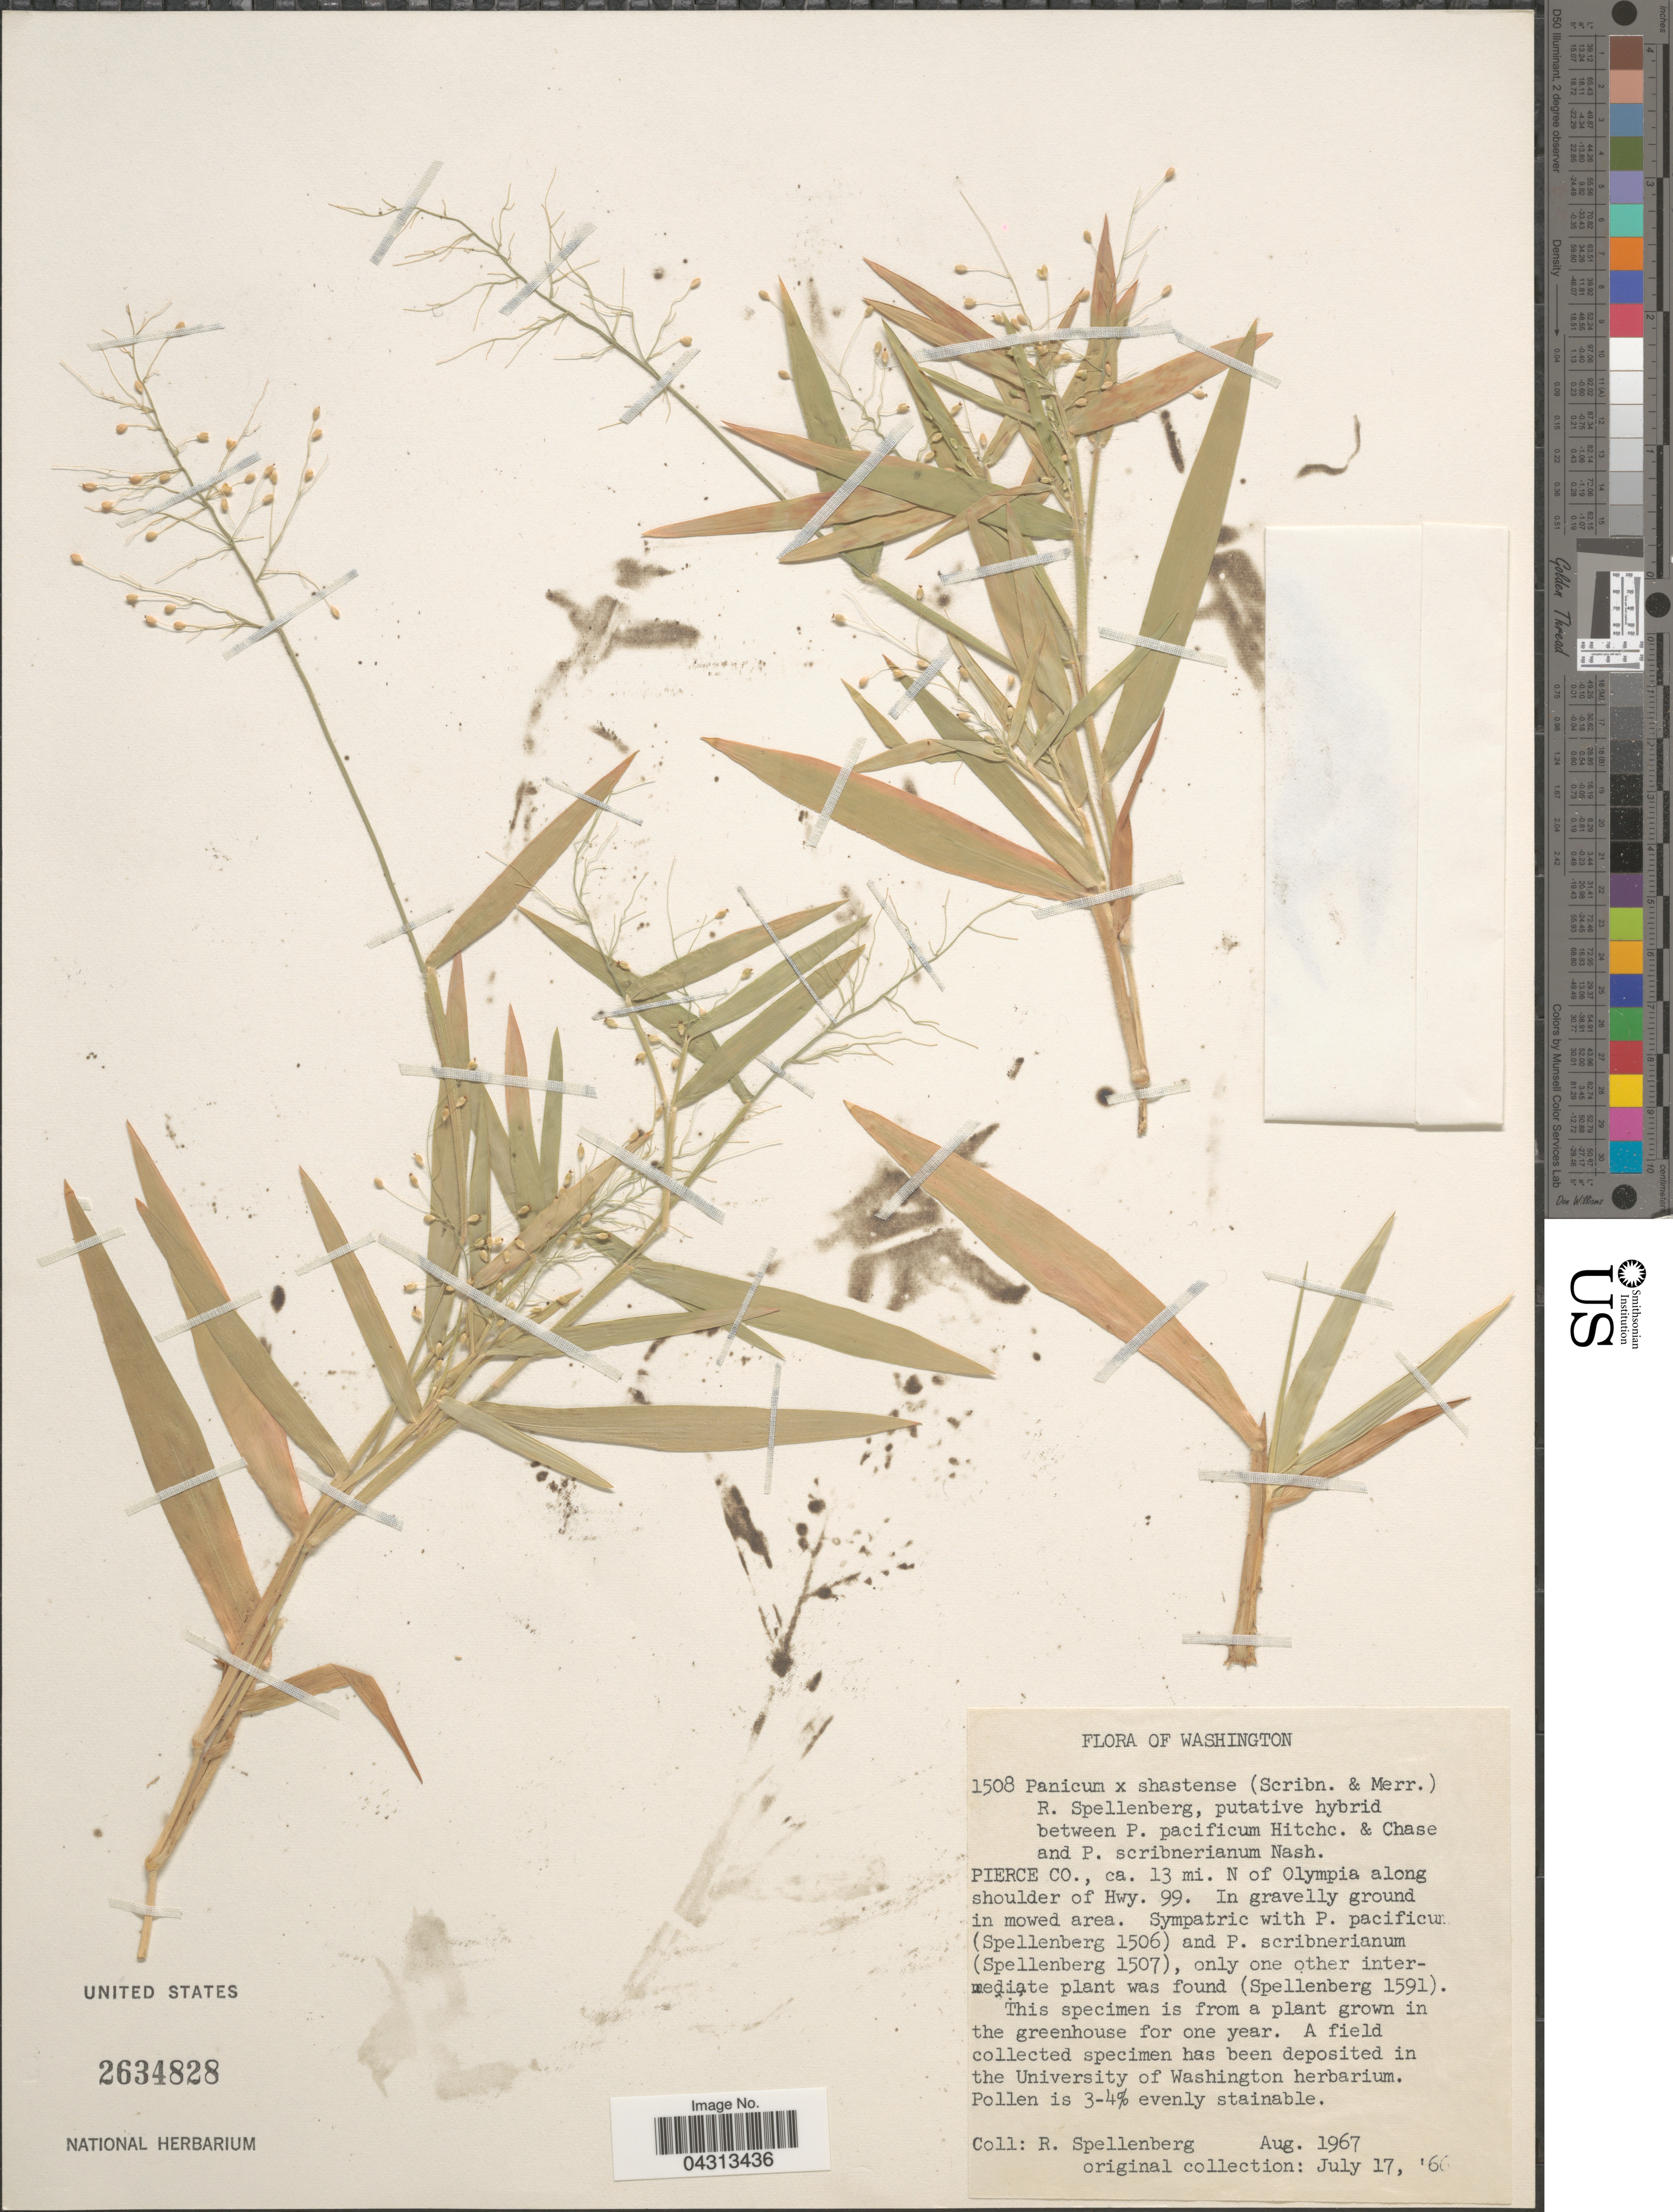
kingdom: Plantae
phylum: Tracheophyta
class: Liliopsida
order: Poales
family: Poaceae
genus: Panicum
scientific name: Panicum acuminatum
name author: Sw.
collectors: R. Spellenberg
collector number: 1508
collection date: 1967-08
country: United States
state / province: Washington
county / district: Pierce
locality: Pierce Co., ca. 13 mi. N of Olympia along shoulder of Hwy. 99. In gravelly ground in mowed area.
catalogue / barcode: US 2634828